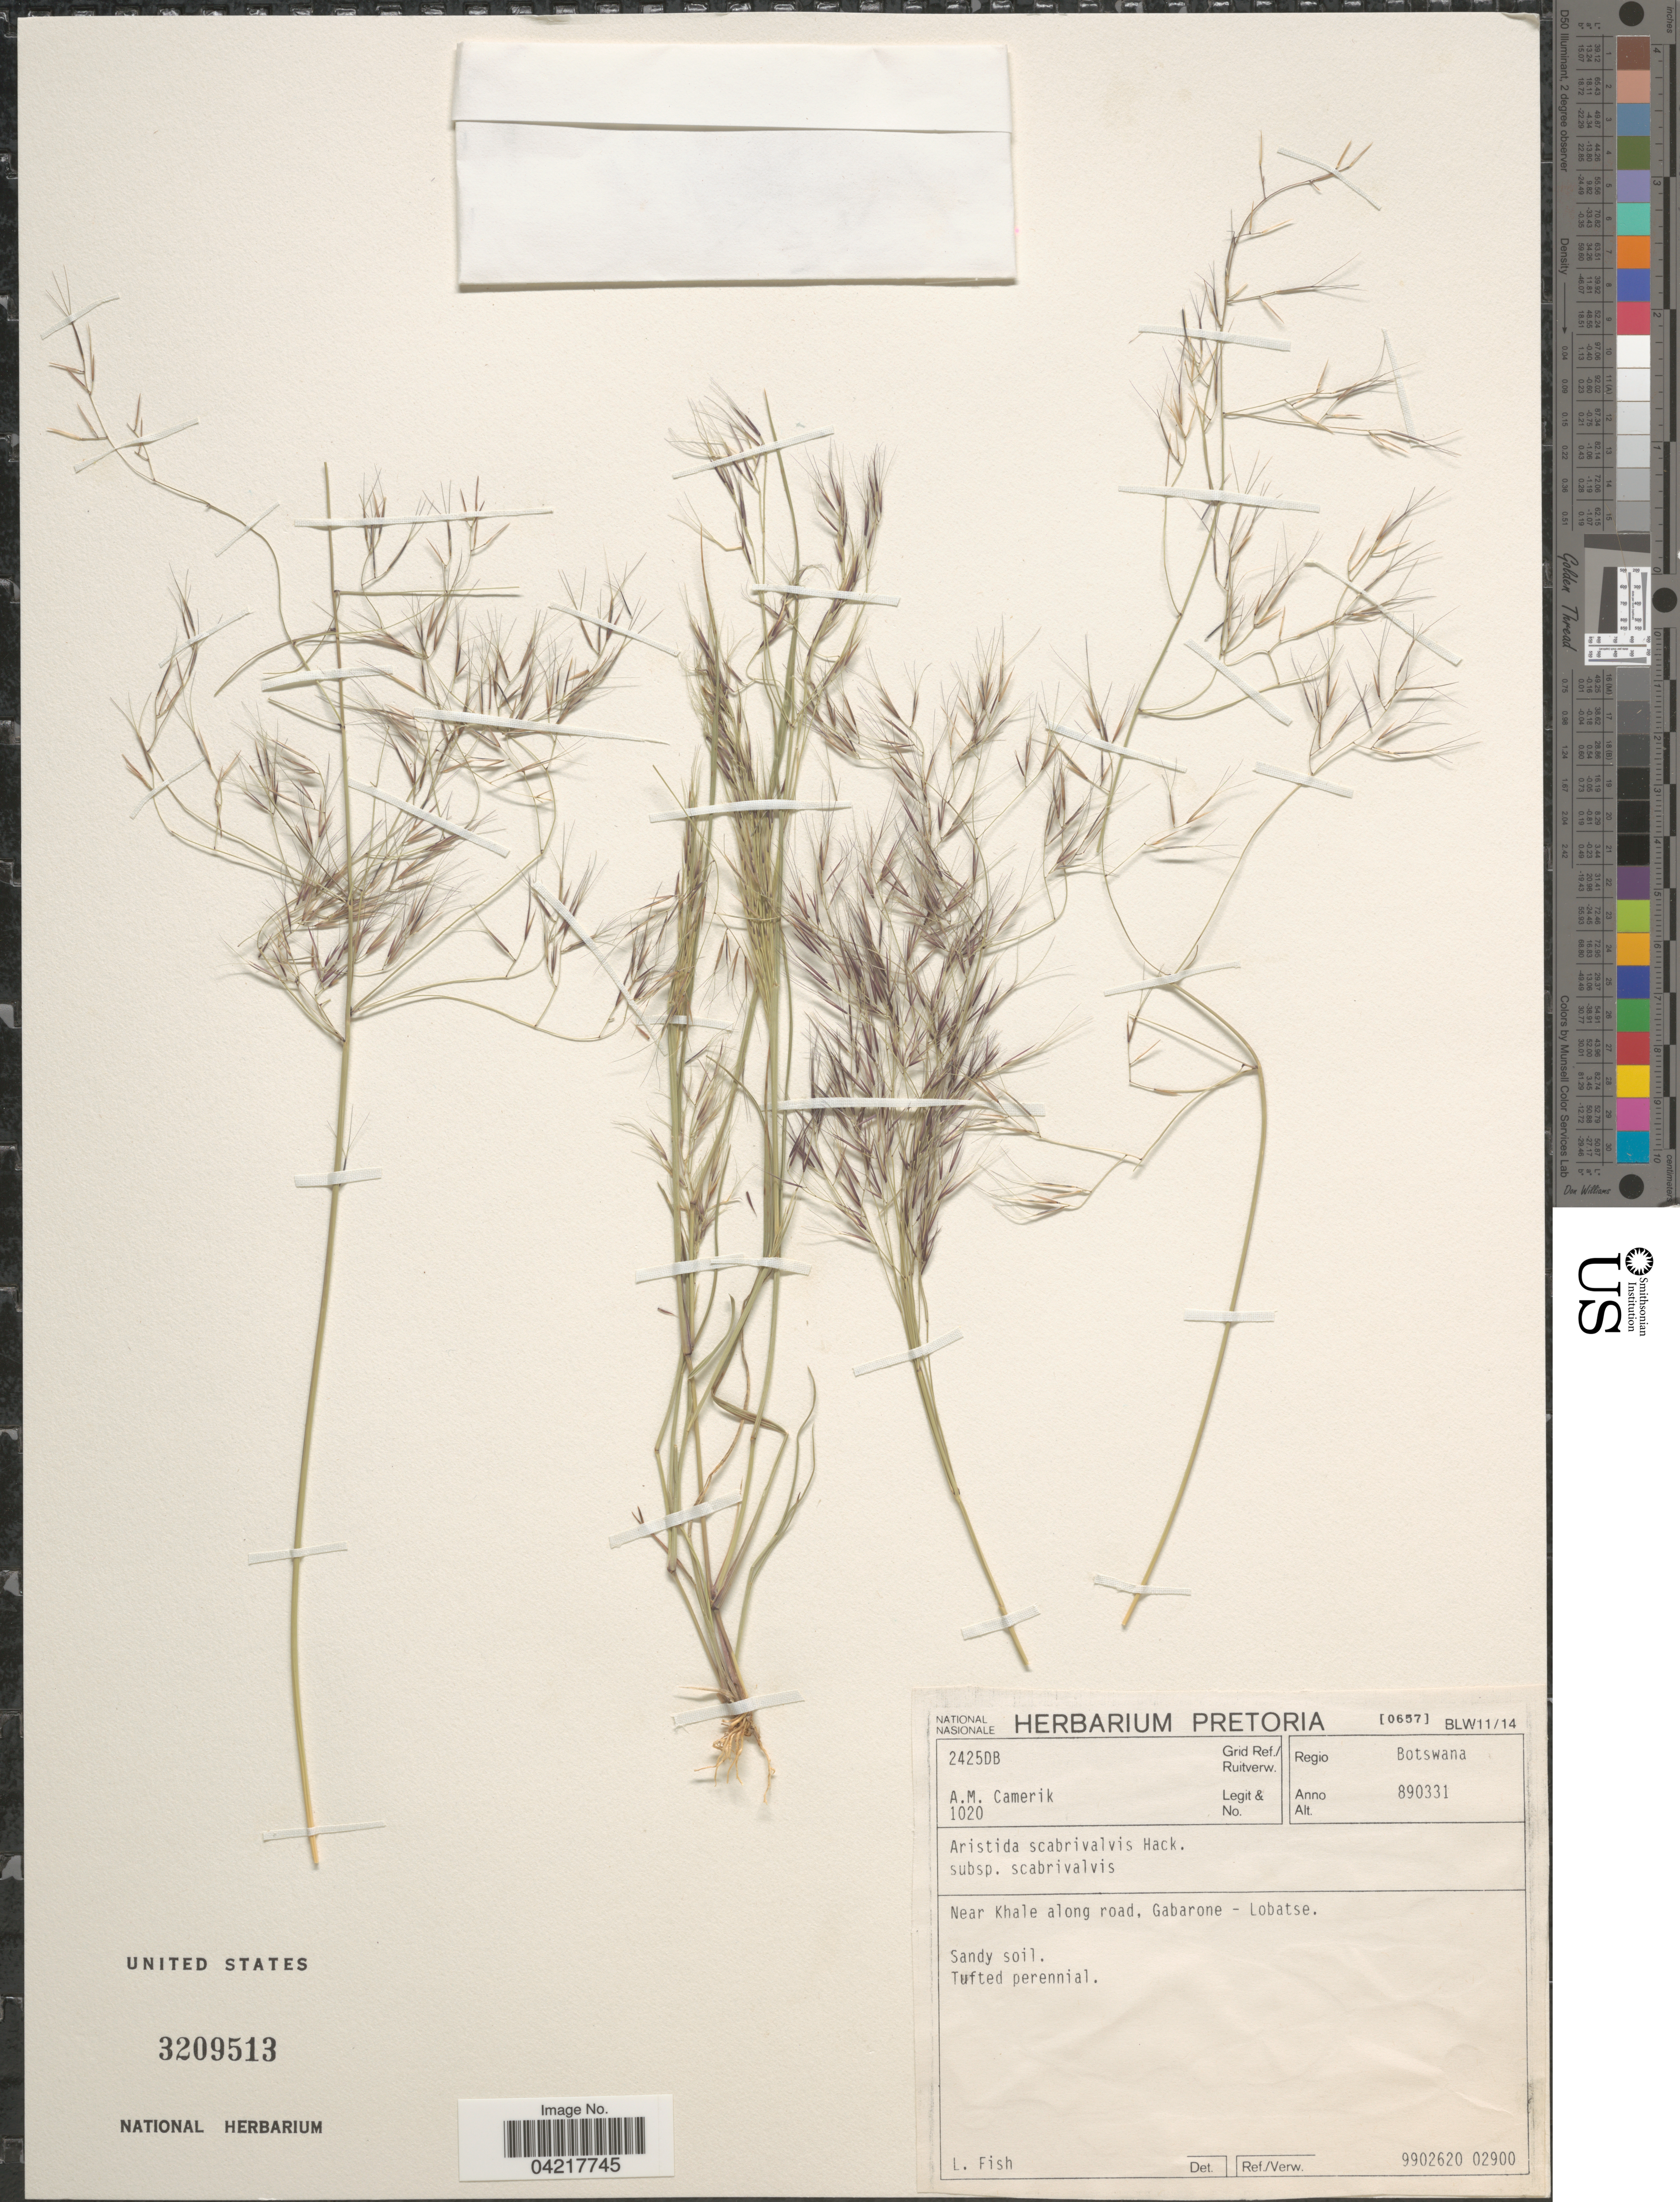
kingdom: Plantae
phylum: Tracheophyta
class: Liliopsida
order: Poales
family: Poaceae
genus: Aristida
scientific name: Aristida scabrivalvis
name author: Hack.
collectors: A. Camerik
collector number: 1020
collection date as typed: Transcribed d/m/y: 31/3/89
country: Botswana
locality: Grid Ref./ Ruitverw. 2425DB. Regio Botswana. Near Khale along road, Gabarone - Lobatse.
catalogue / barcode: US 3209513